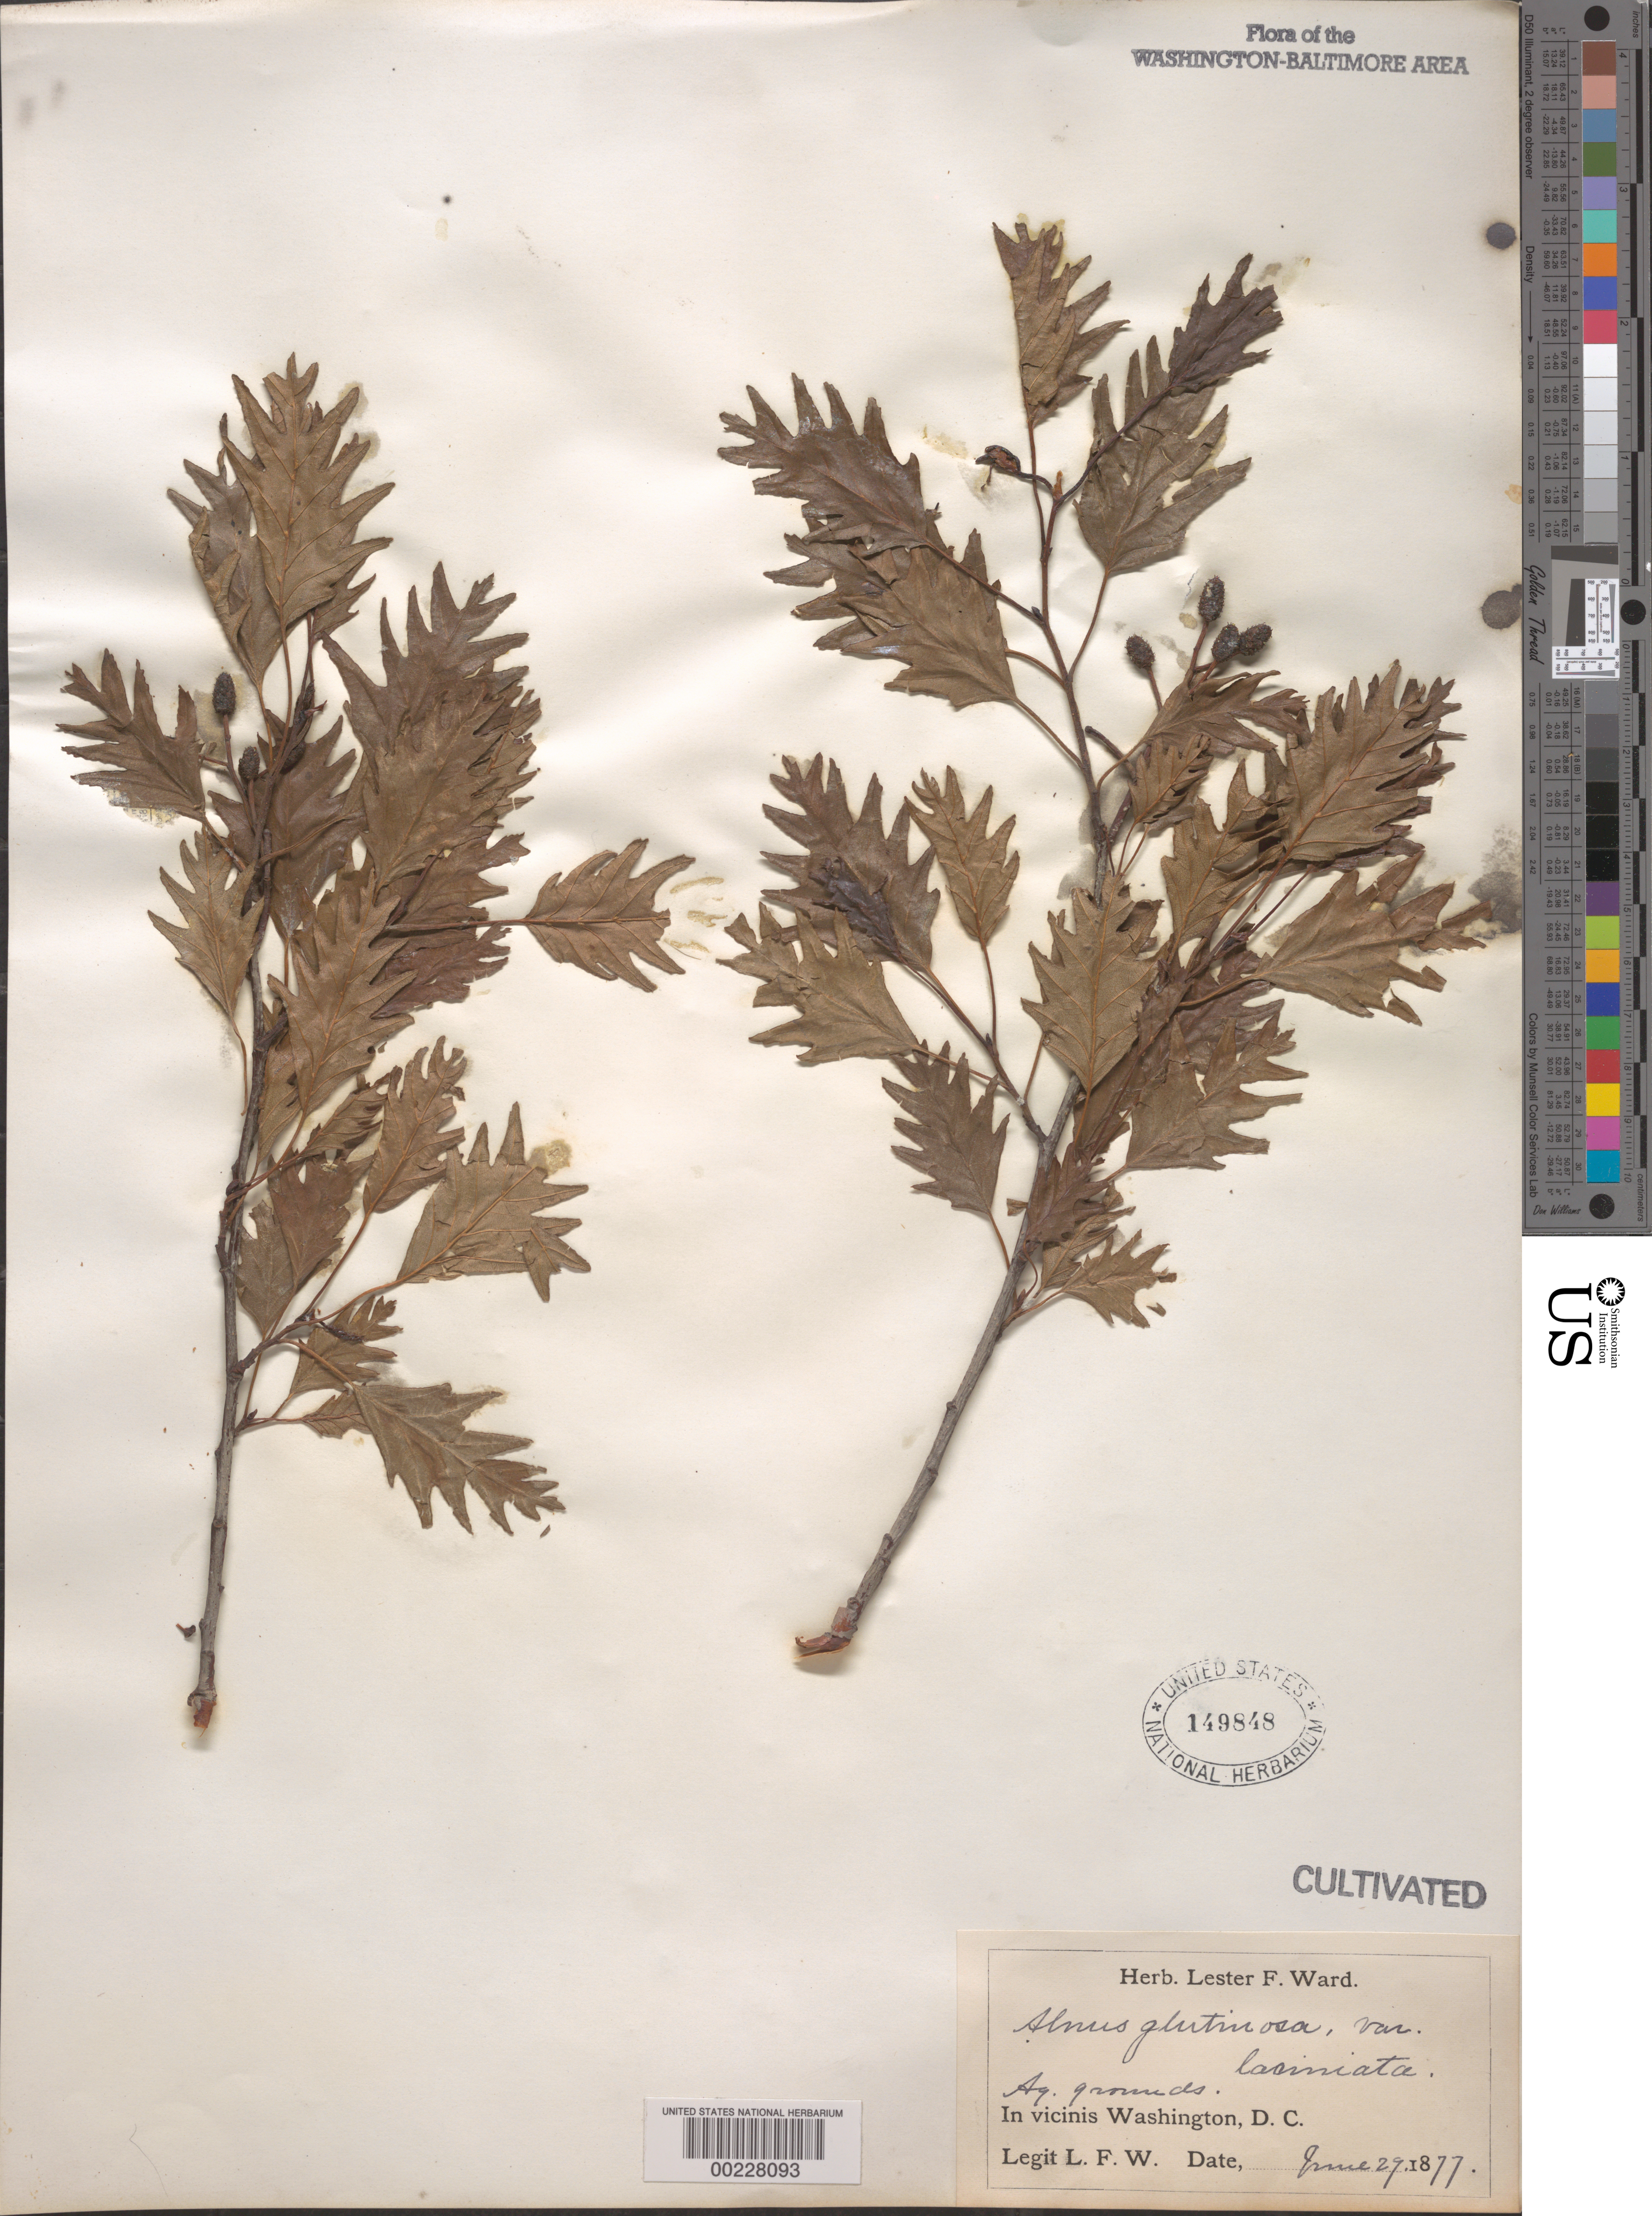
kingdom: Plantae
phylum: Tracheophyta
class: Magnoliopsida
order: Fagales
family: Betulaceae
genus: Alnus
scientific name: Alnus glutinosa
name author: (L.) Gaertn.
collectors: L. F. Ward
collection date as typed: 29 Jun 1877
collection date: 1877-06-29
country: United States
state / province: District of Columbia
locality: Agricultural grounds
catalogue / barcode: US 149848